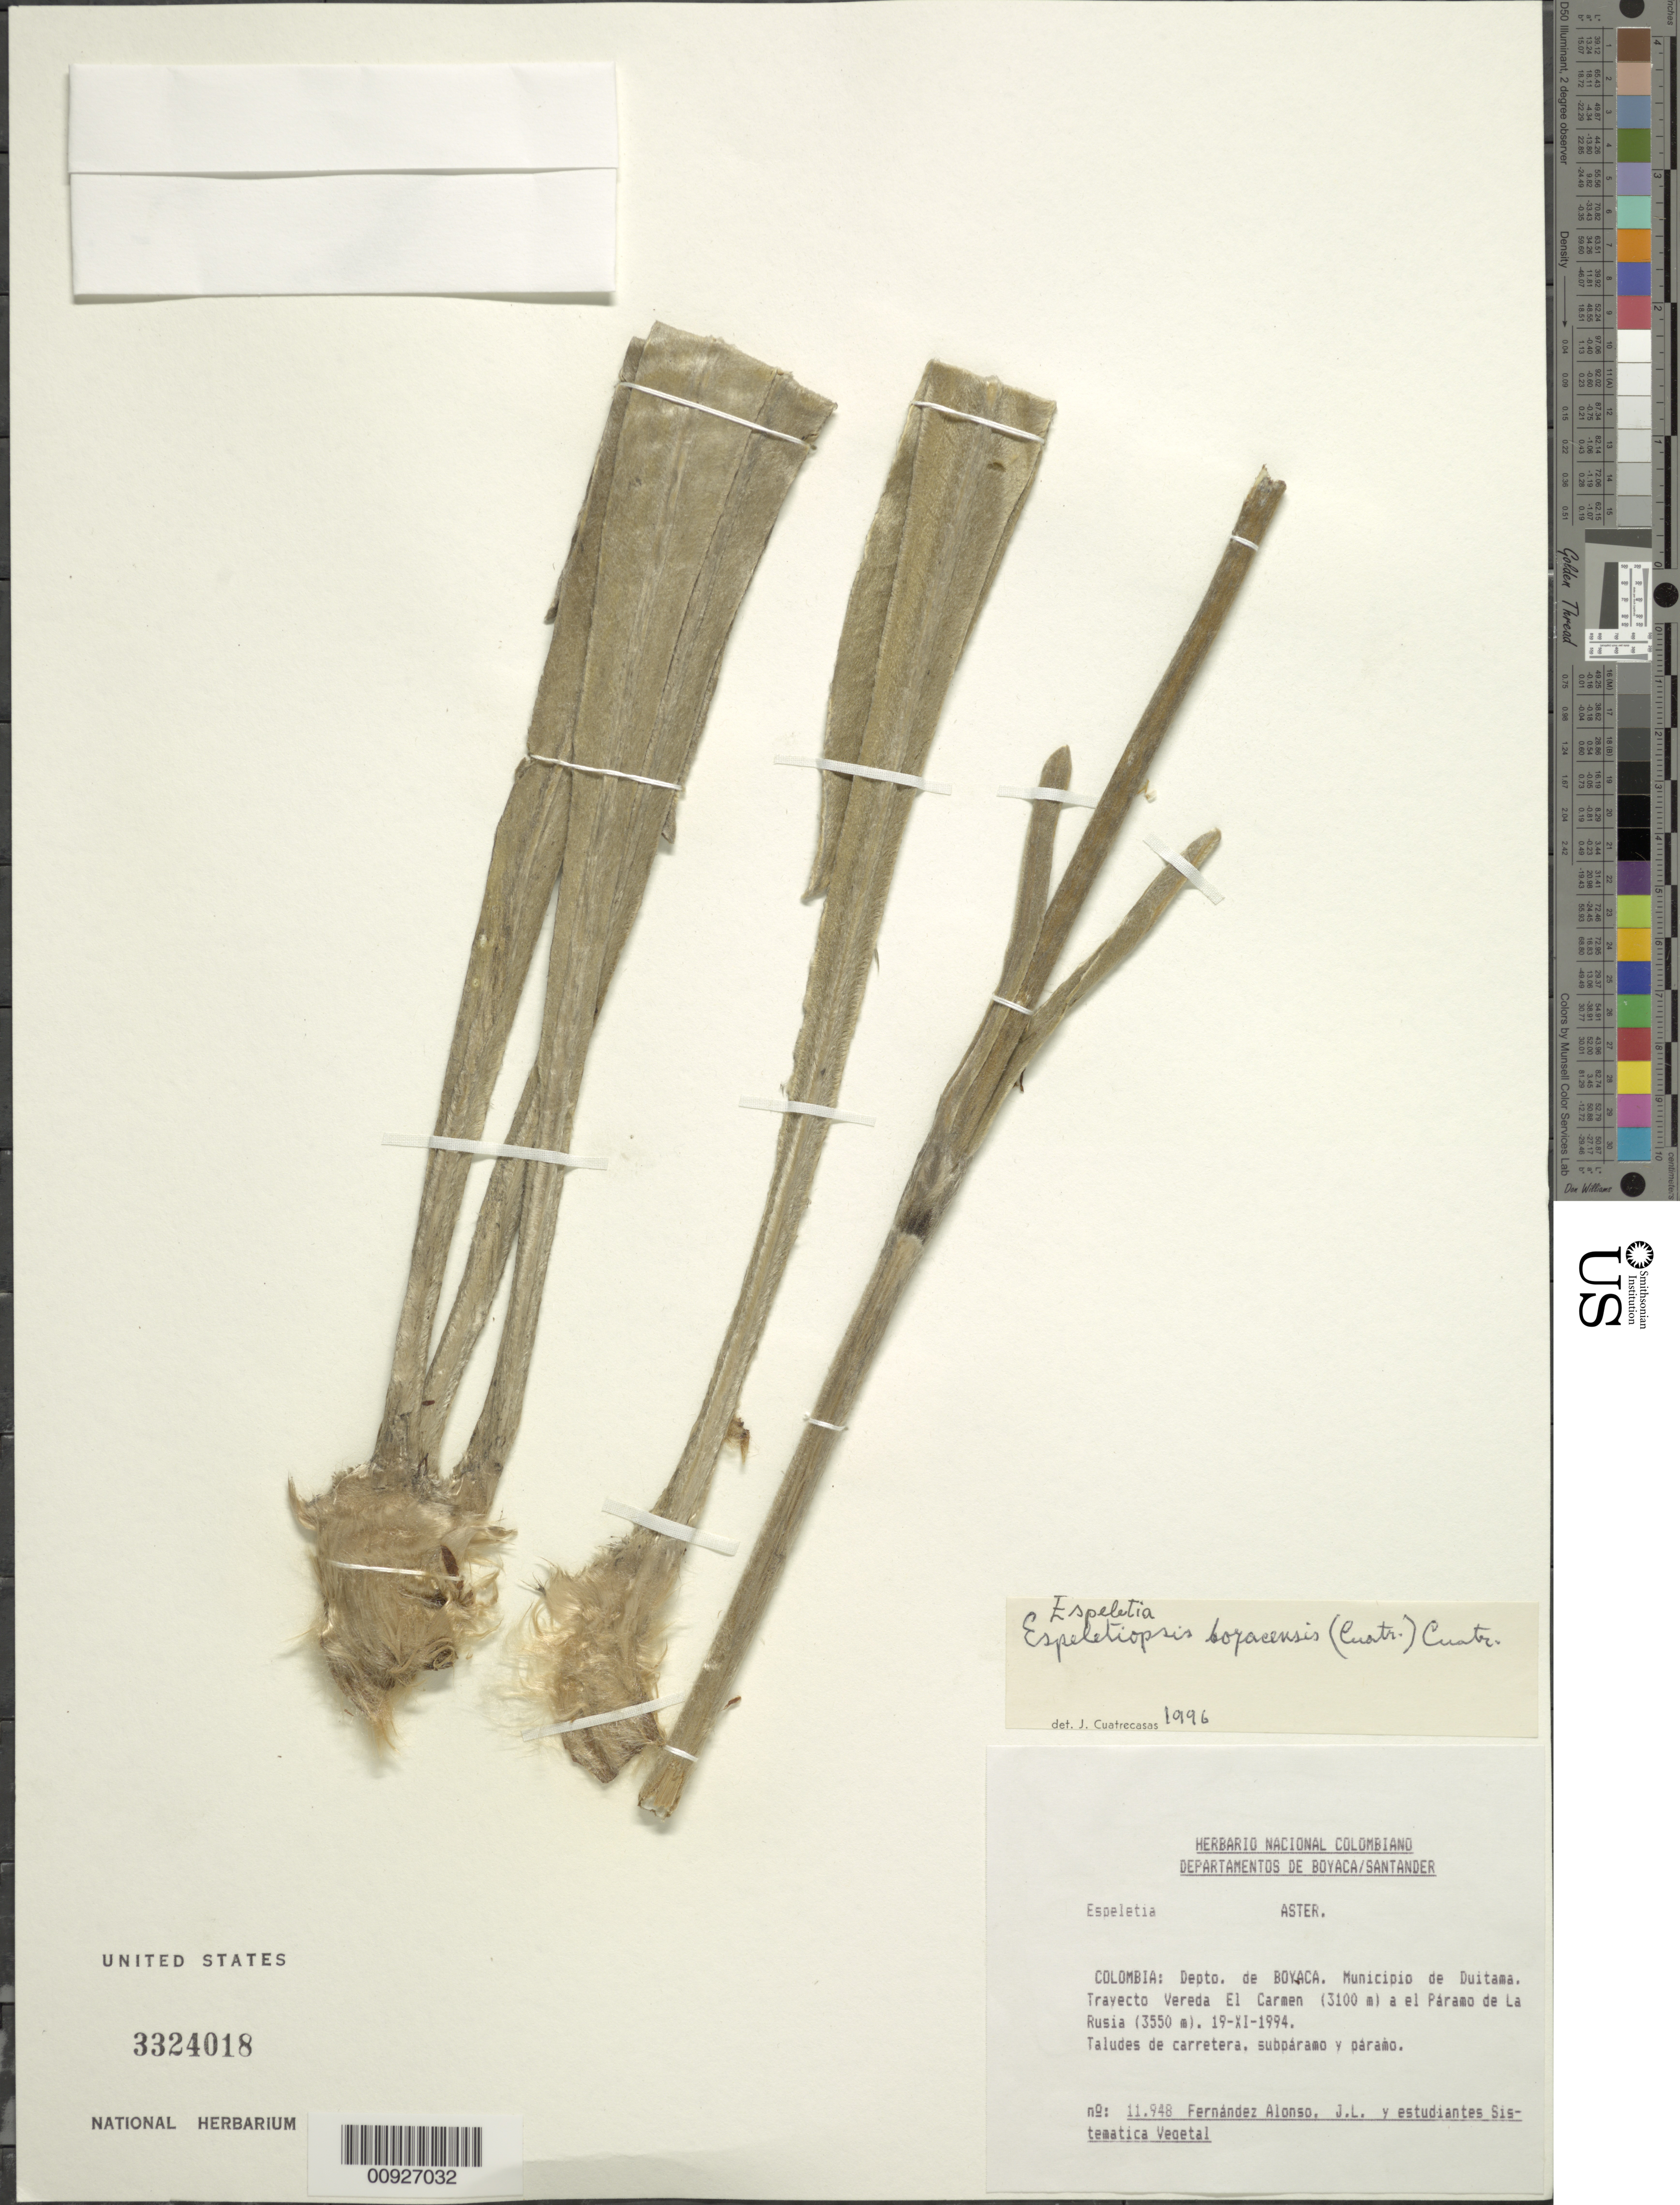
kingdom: Plantae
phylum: Tracheophyta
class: Magnoliopsida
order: Asterales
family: Asteraceae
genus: Espeletia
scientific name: Espeletia boyacensis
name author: Cuatrec.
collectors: J. L. Fernández-Alonso & Estudiantes Sistematica Vegetal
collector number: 11948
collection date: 1994-11-19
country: Colombia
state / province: Boyacá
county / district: M. de Duitama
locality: Trayecto Vereda El Carmen (3100 m) a el Páramo de la Rusia (3550) m.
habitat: Taludes de carrtera, subpáramo y páramo.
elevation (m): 3100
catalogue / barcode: US 3324018